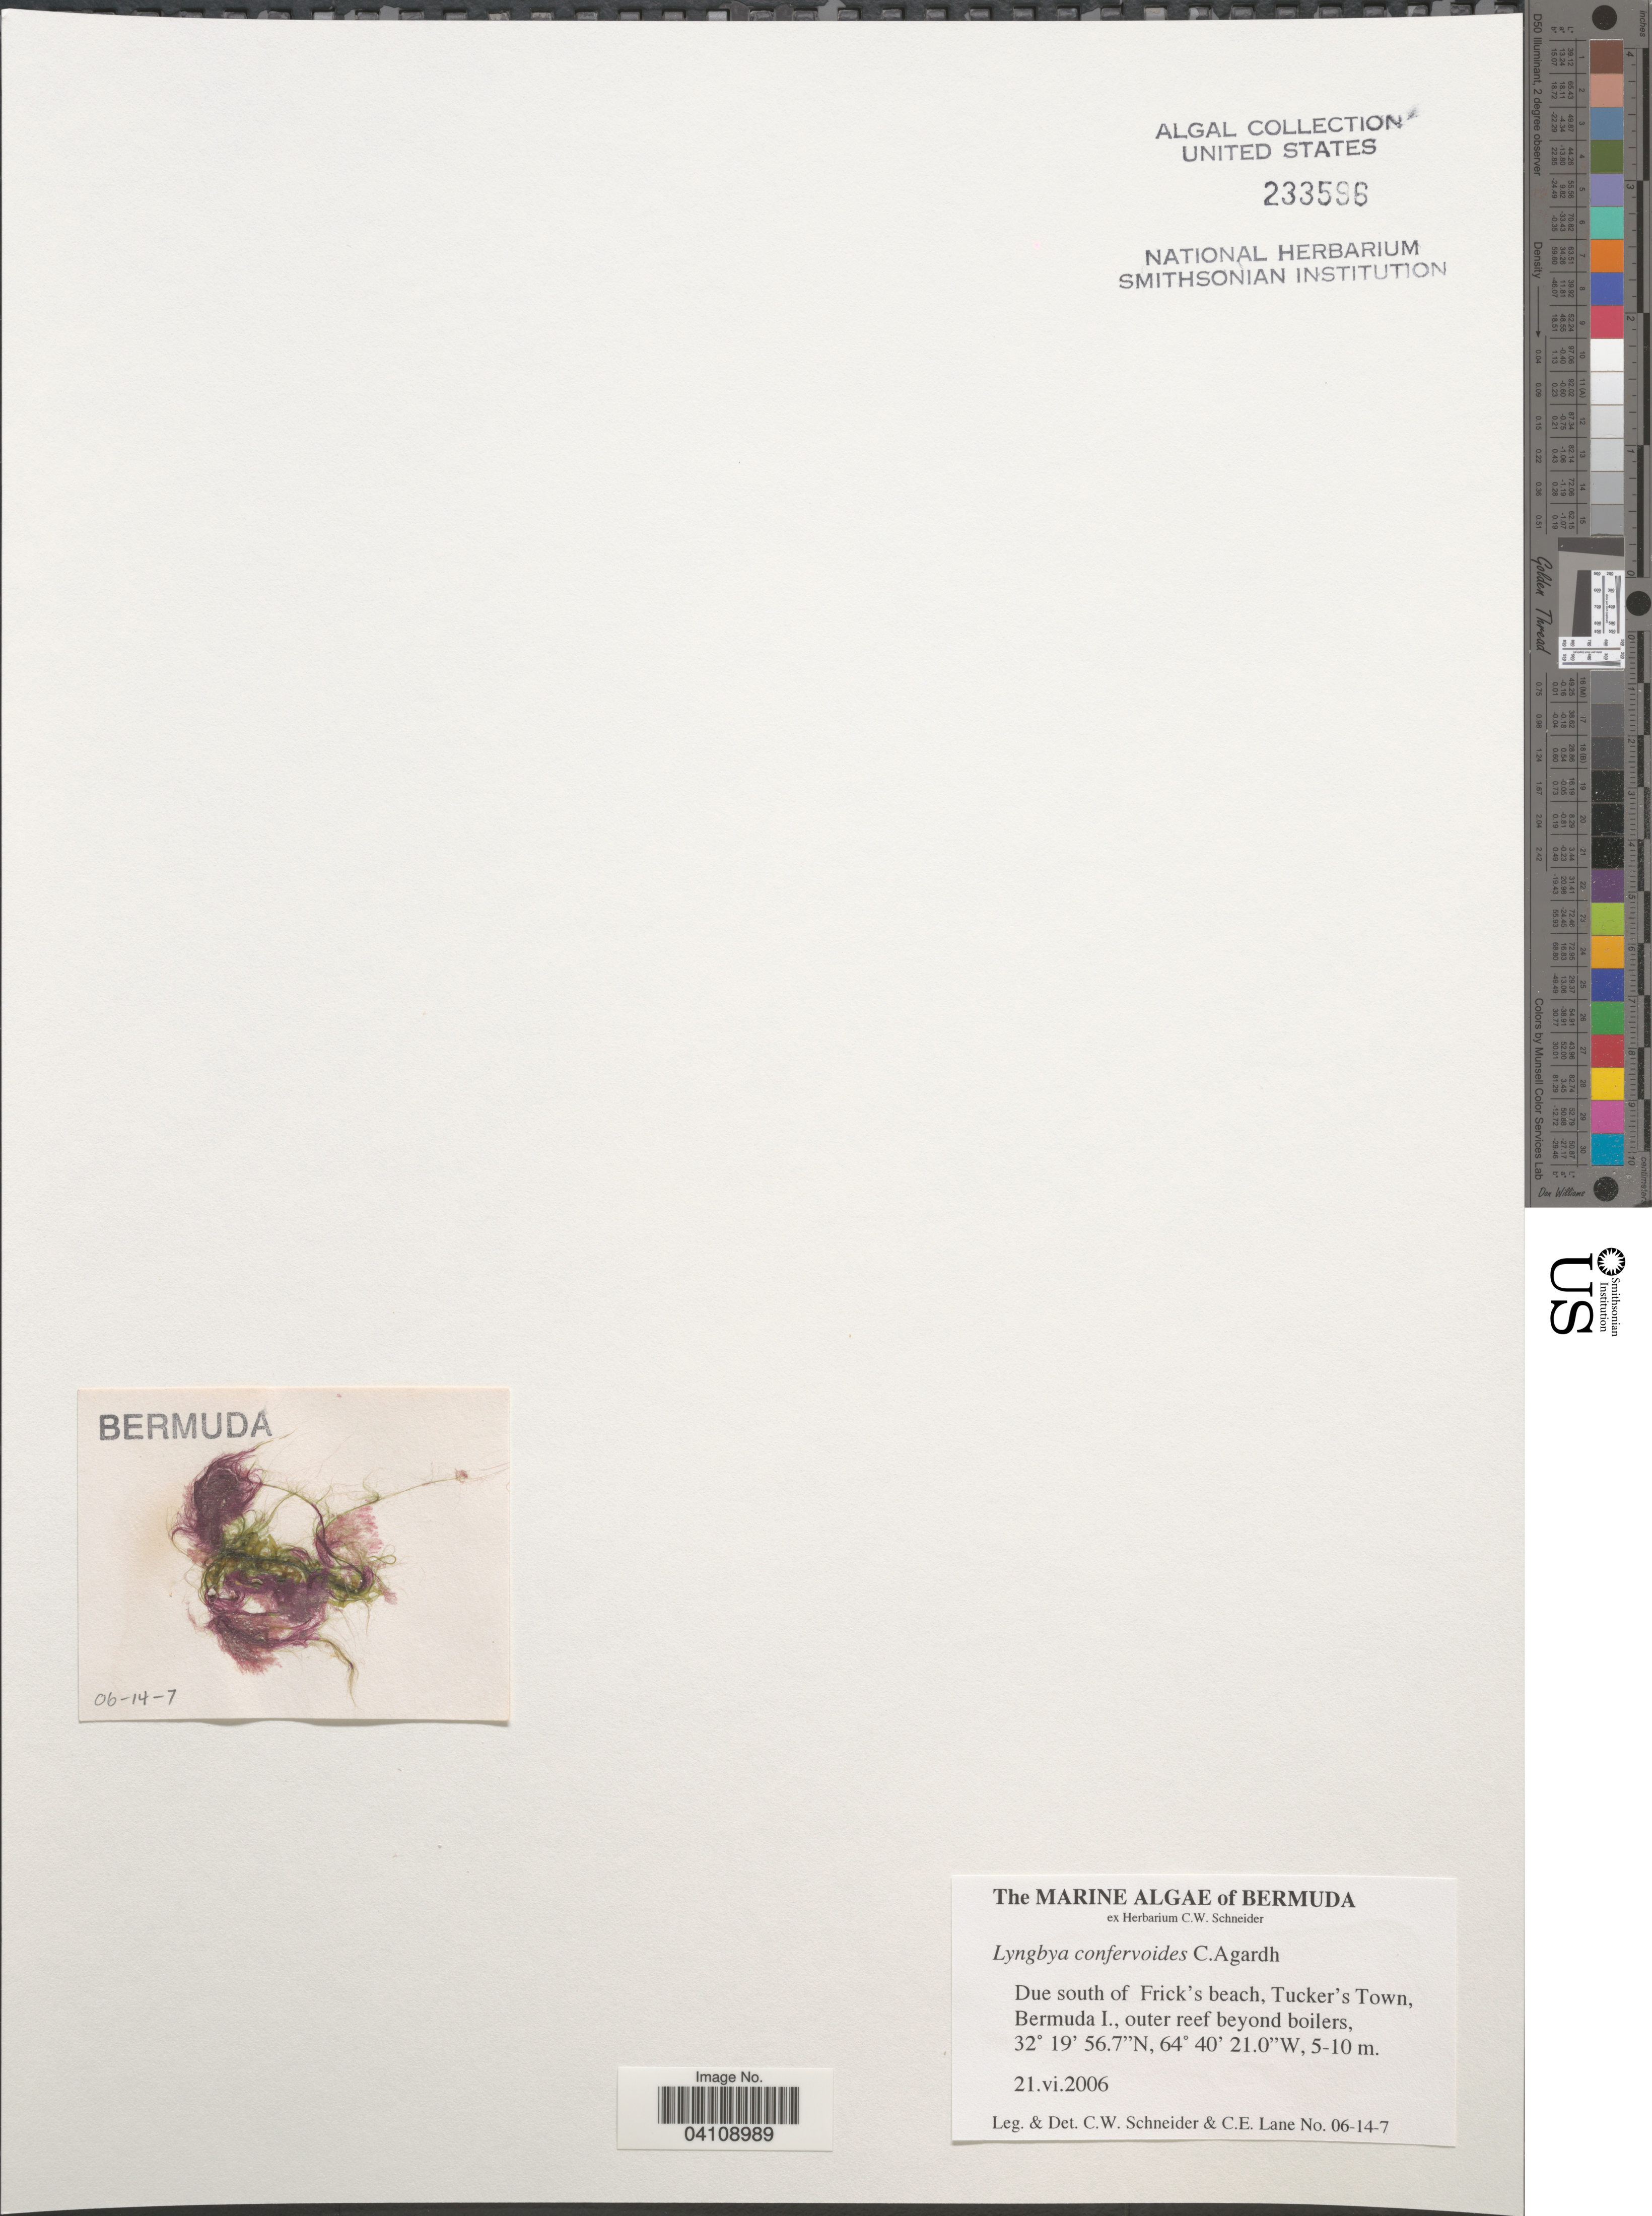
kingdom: Bacteria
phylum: Cyanobacteria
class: Cyanobacteriia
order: Cyanobacteriales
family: Microcoleaceae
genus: Lyngbya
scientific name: Lyngbya confervoides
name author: C. Agardh ex Gomont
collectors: C. W.Schneider & C. E. Lane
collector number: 06-14-7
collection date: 2006-06-21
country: Bermuda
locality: Due south of Frick's beach, Tucker's Town, Bermuda I., outer reef beyond boilers.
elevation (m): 5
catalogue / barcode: US 233596